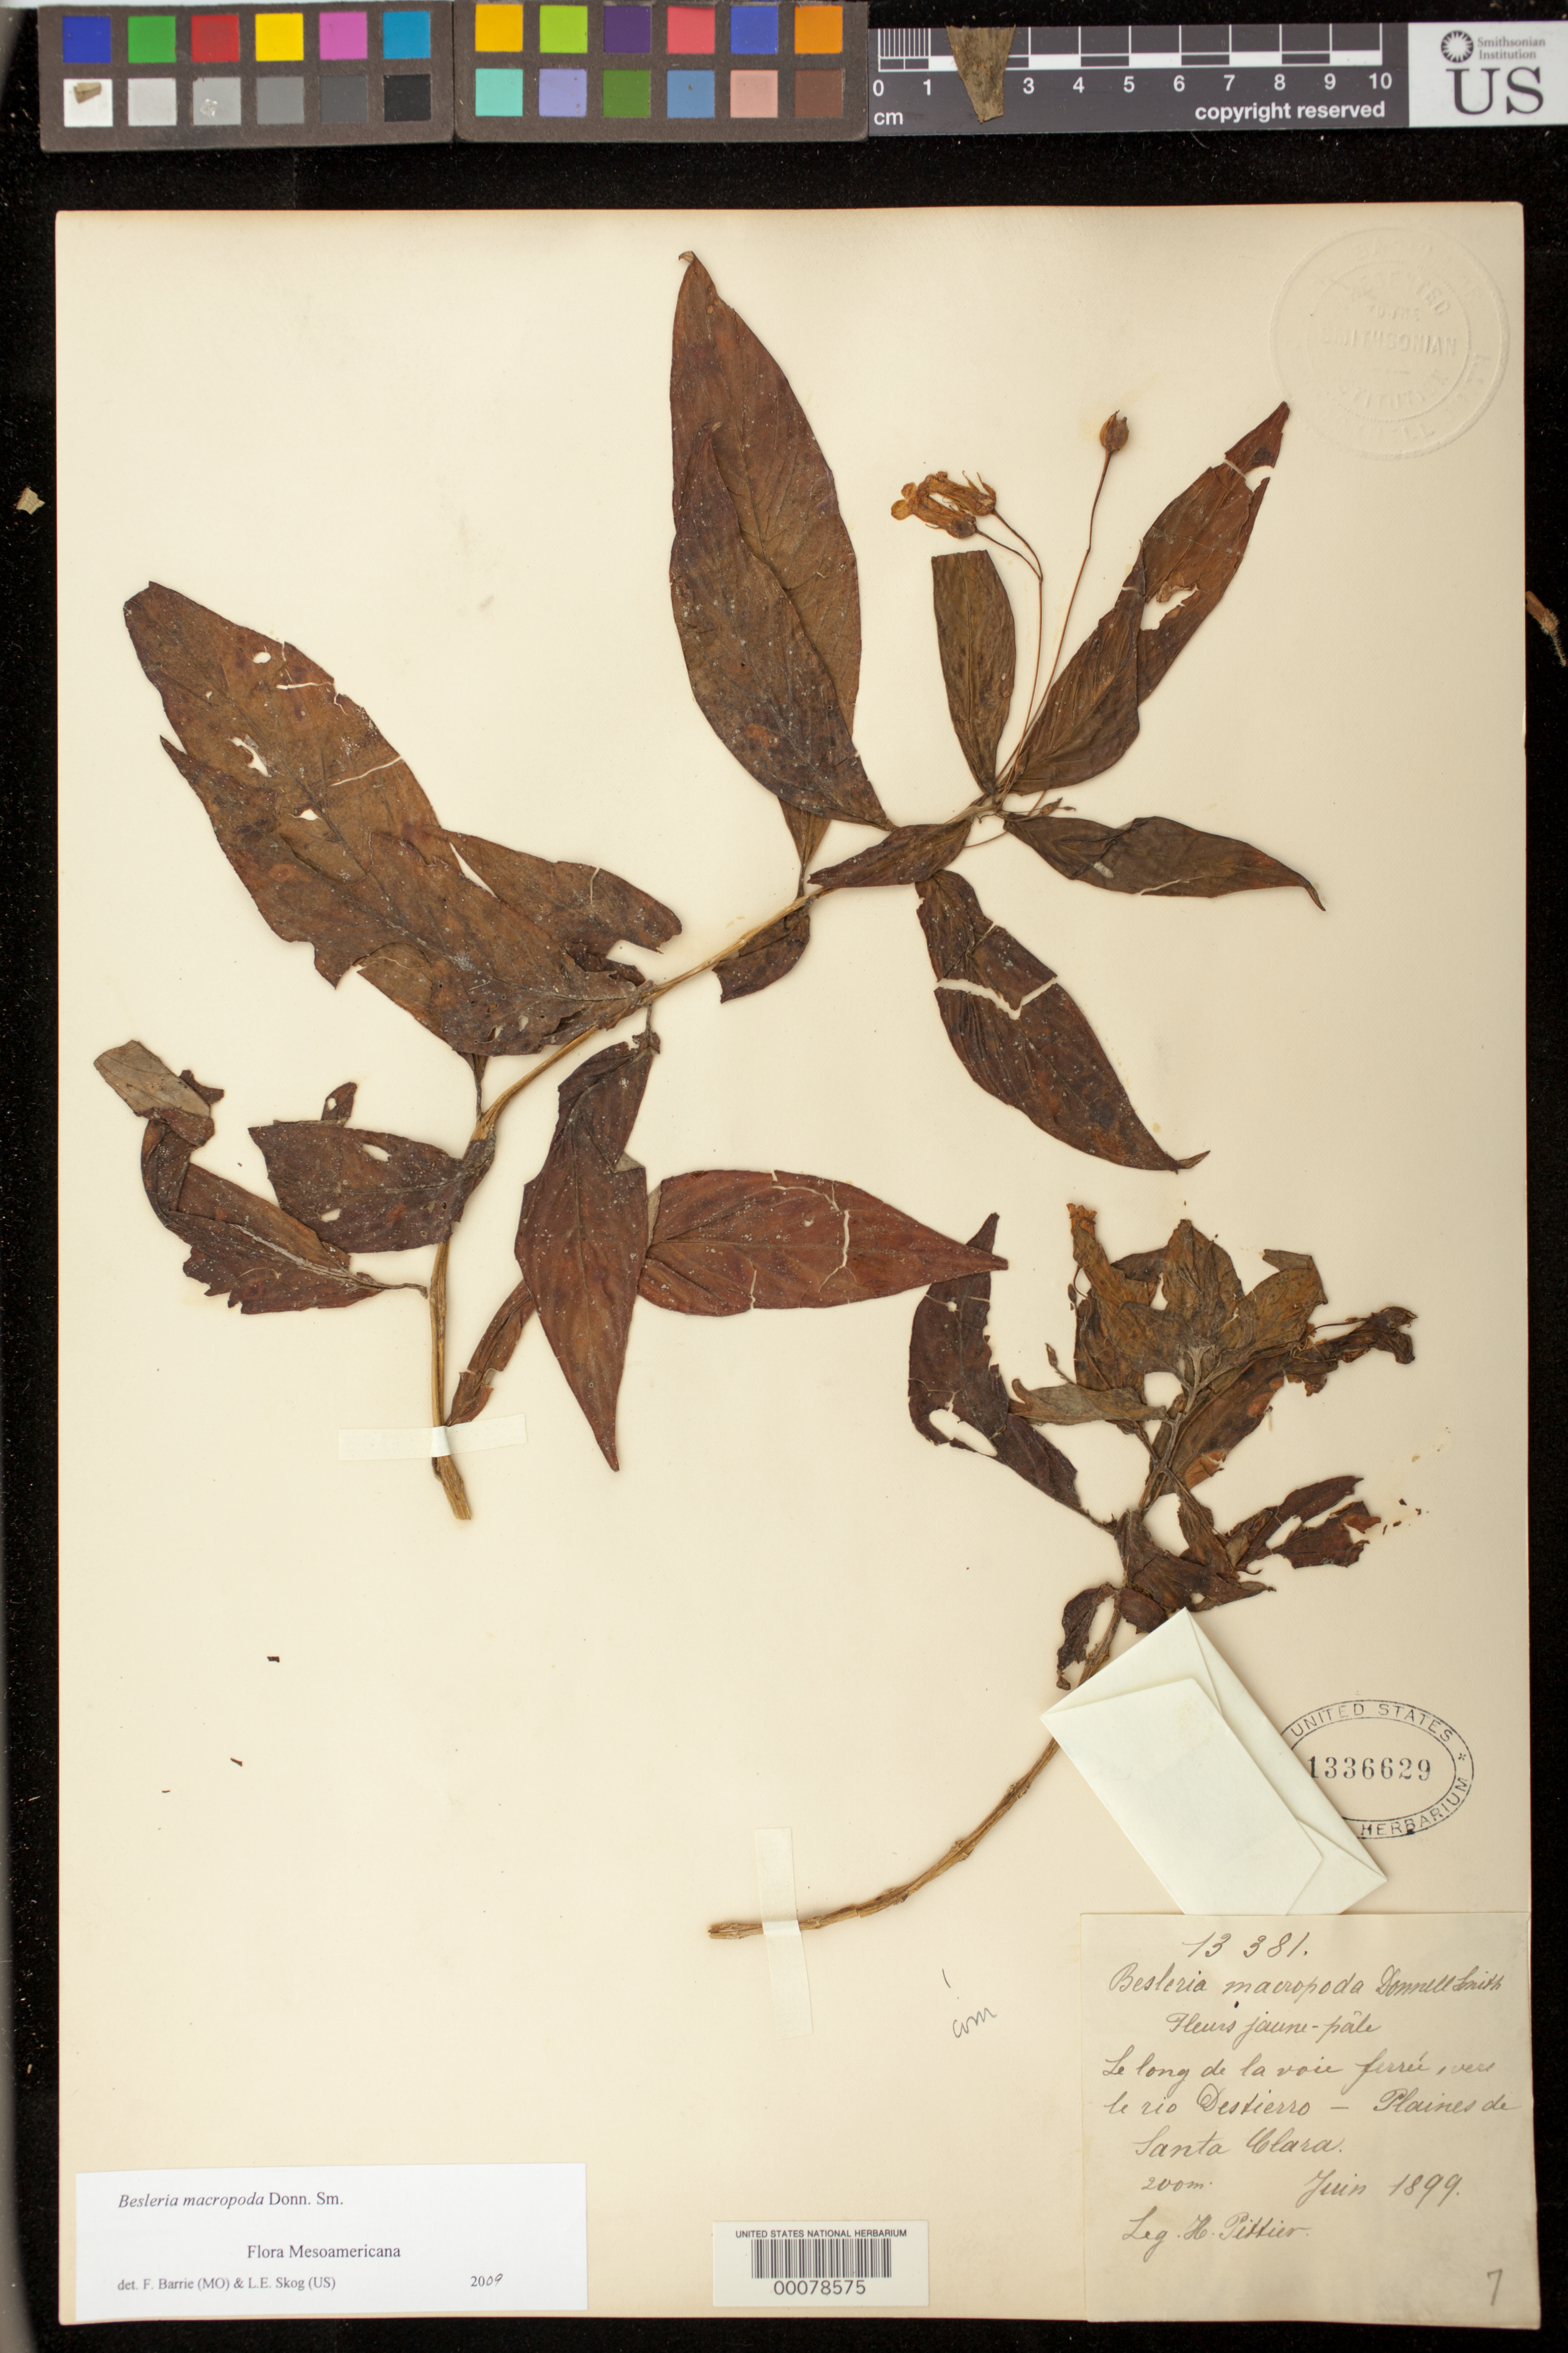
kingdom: Plantae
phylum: Tracheophyta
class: Magnoliopsida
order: Lamiales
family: Gesneriaceae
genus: Besleria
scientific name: Besleria macropoda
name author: Donn. Sm.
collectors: H. F. Pittier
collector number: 13381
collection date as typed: Jun 1899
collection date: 1899-06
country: Costa Rica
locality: Le Rio Destierro, plains de Santa Clara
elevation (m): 200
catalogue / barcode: US 1336629